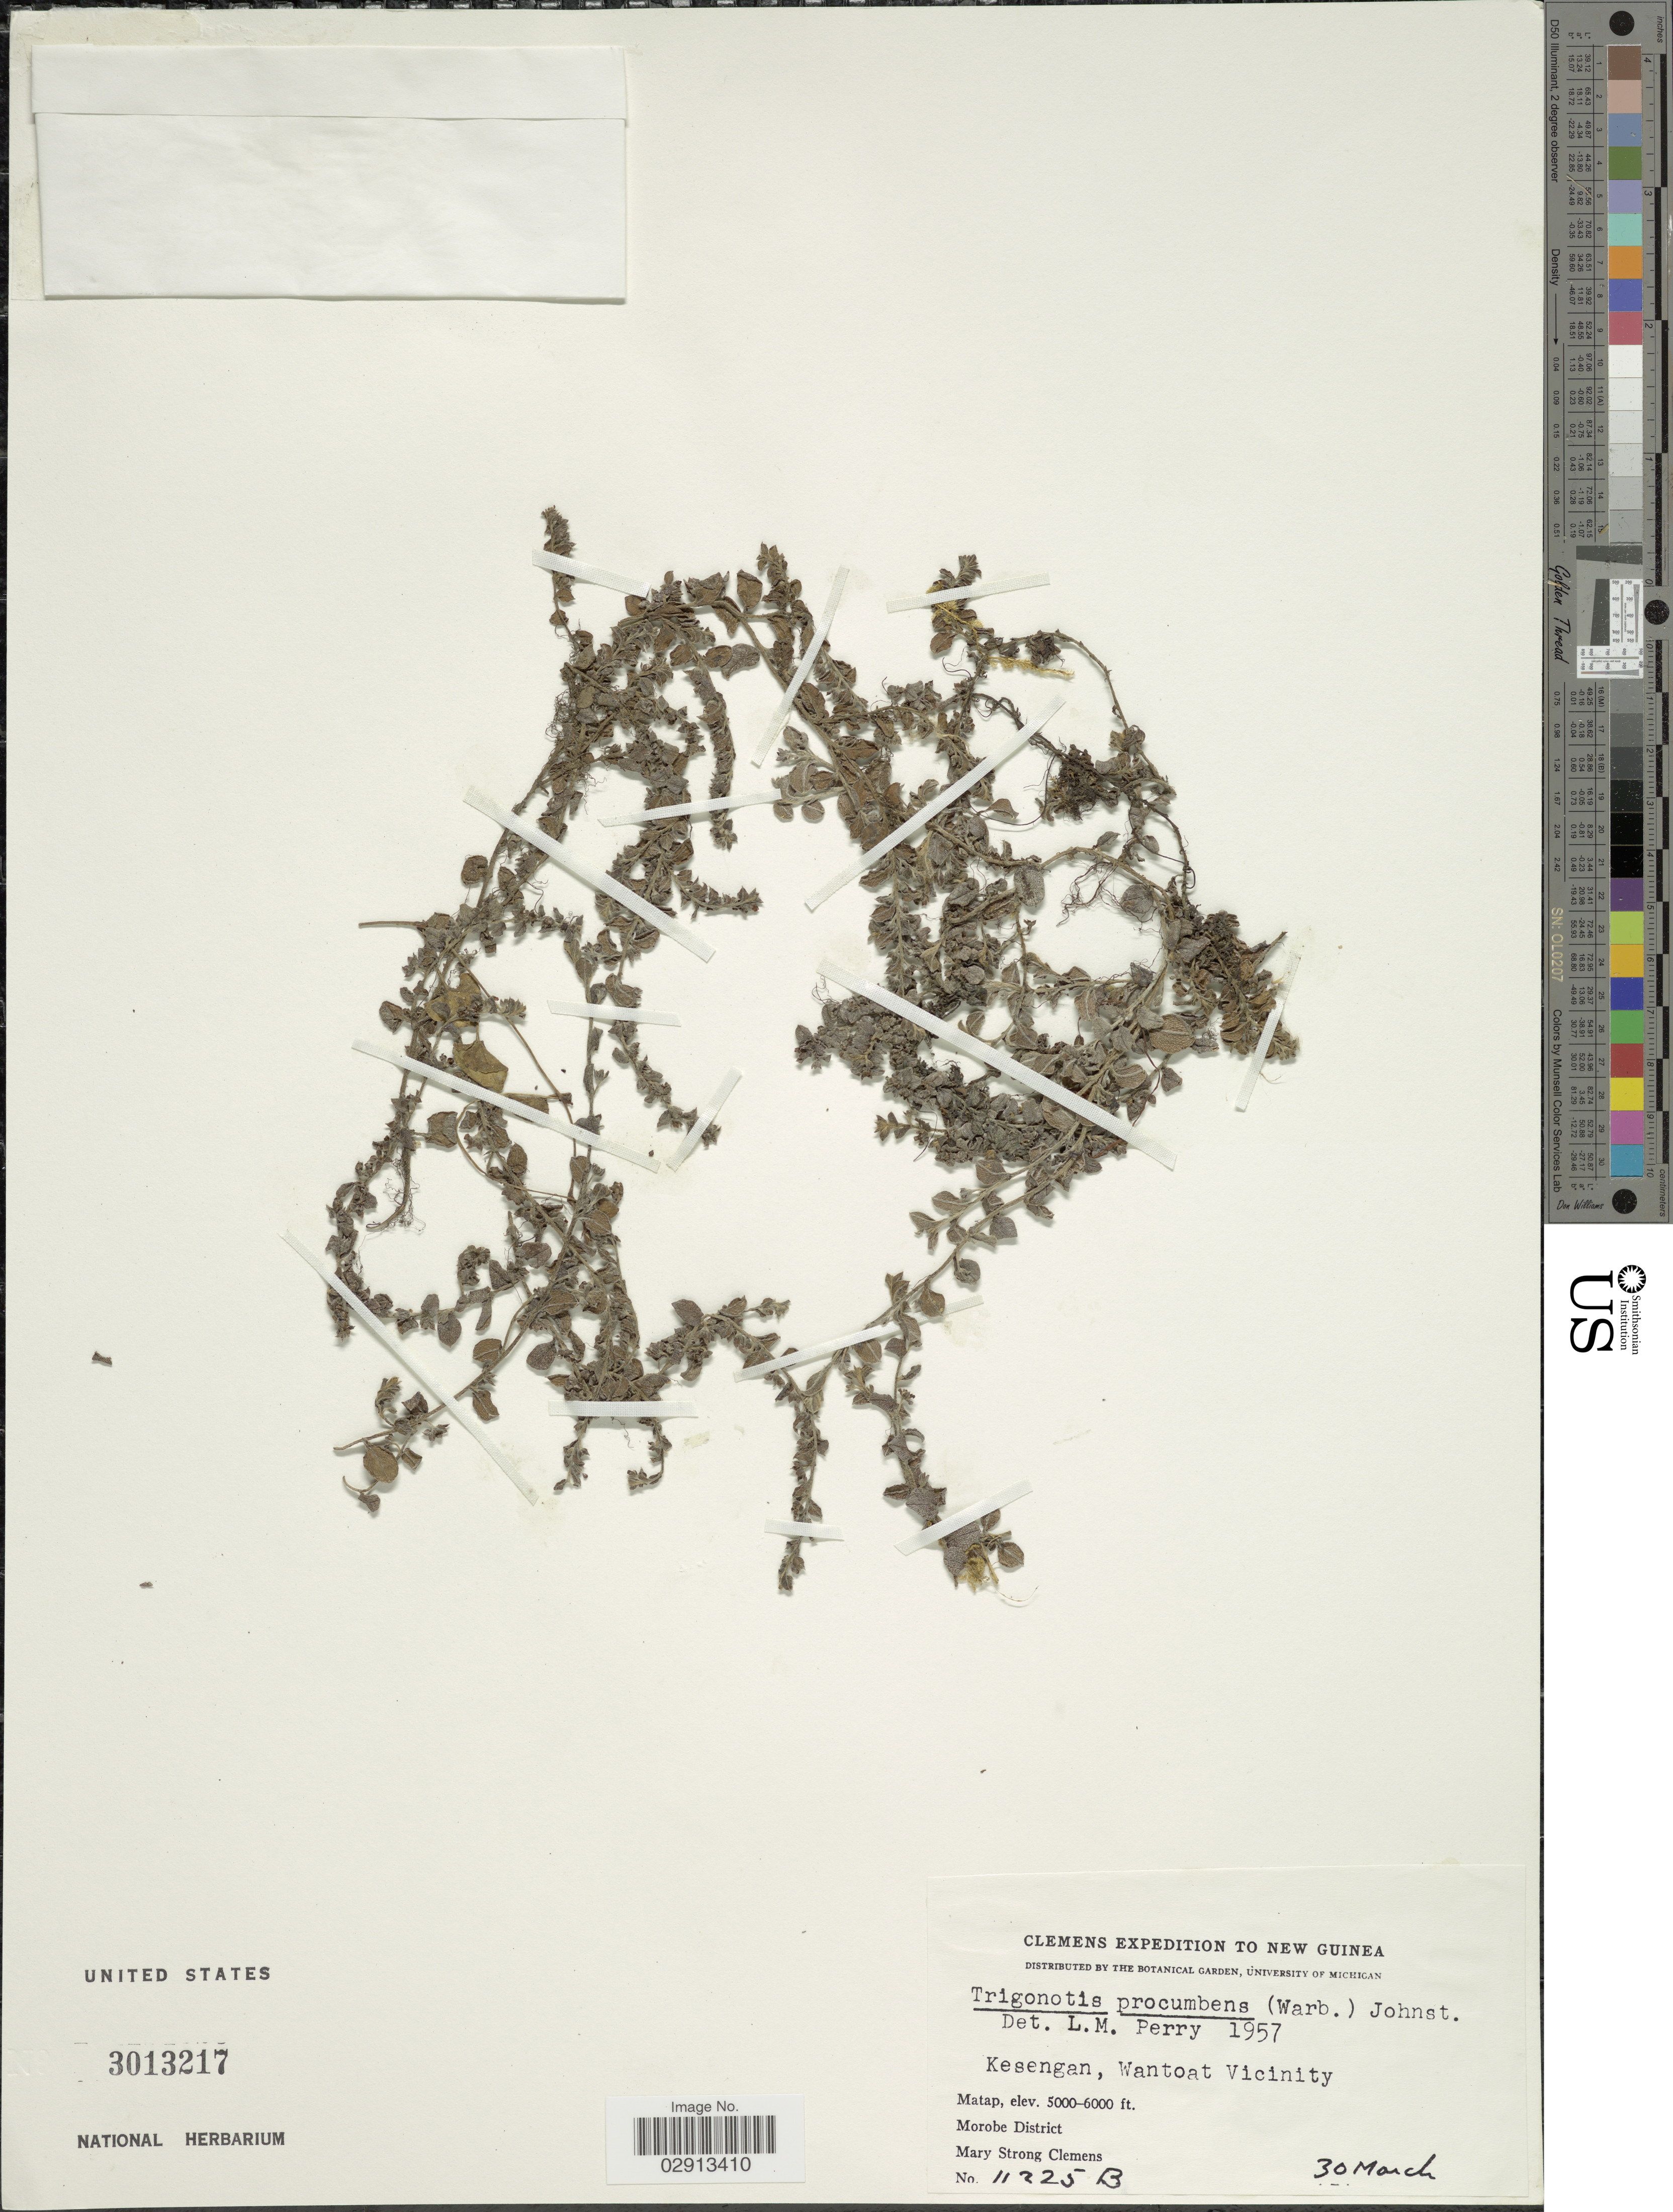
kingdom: Plantae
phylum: Tracheophyta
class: Magnoliopsida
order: Boraginales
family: Boraginaceae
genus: Trigonotis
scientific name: Trigonotis procumbens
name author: (Warb.) I.M. Johnst.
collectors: M. S. Clemens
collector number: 11225B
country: Papua New Guinea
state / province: Morobe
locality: New Guinea. Kesengan, Wantoat Vicinity. Matap. Morobe District.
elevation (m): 1524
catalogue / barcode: US 3013217